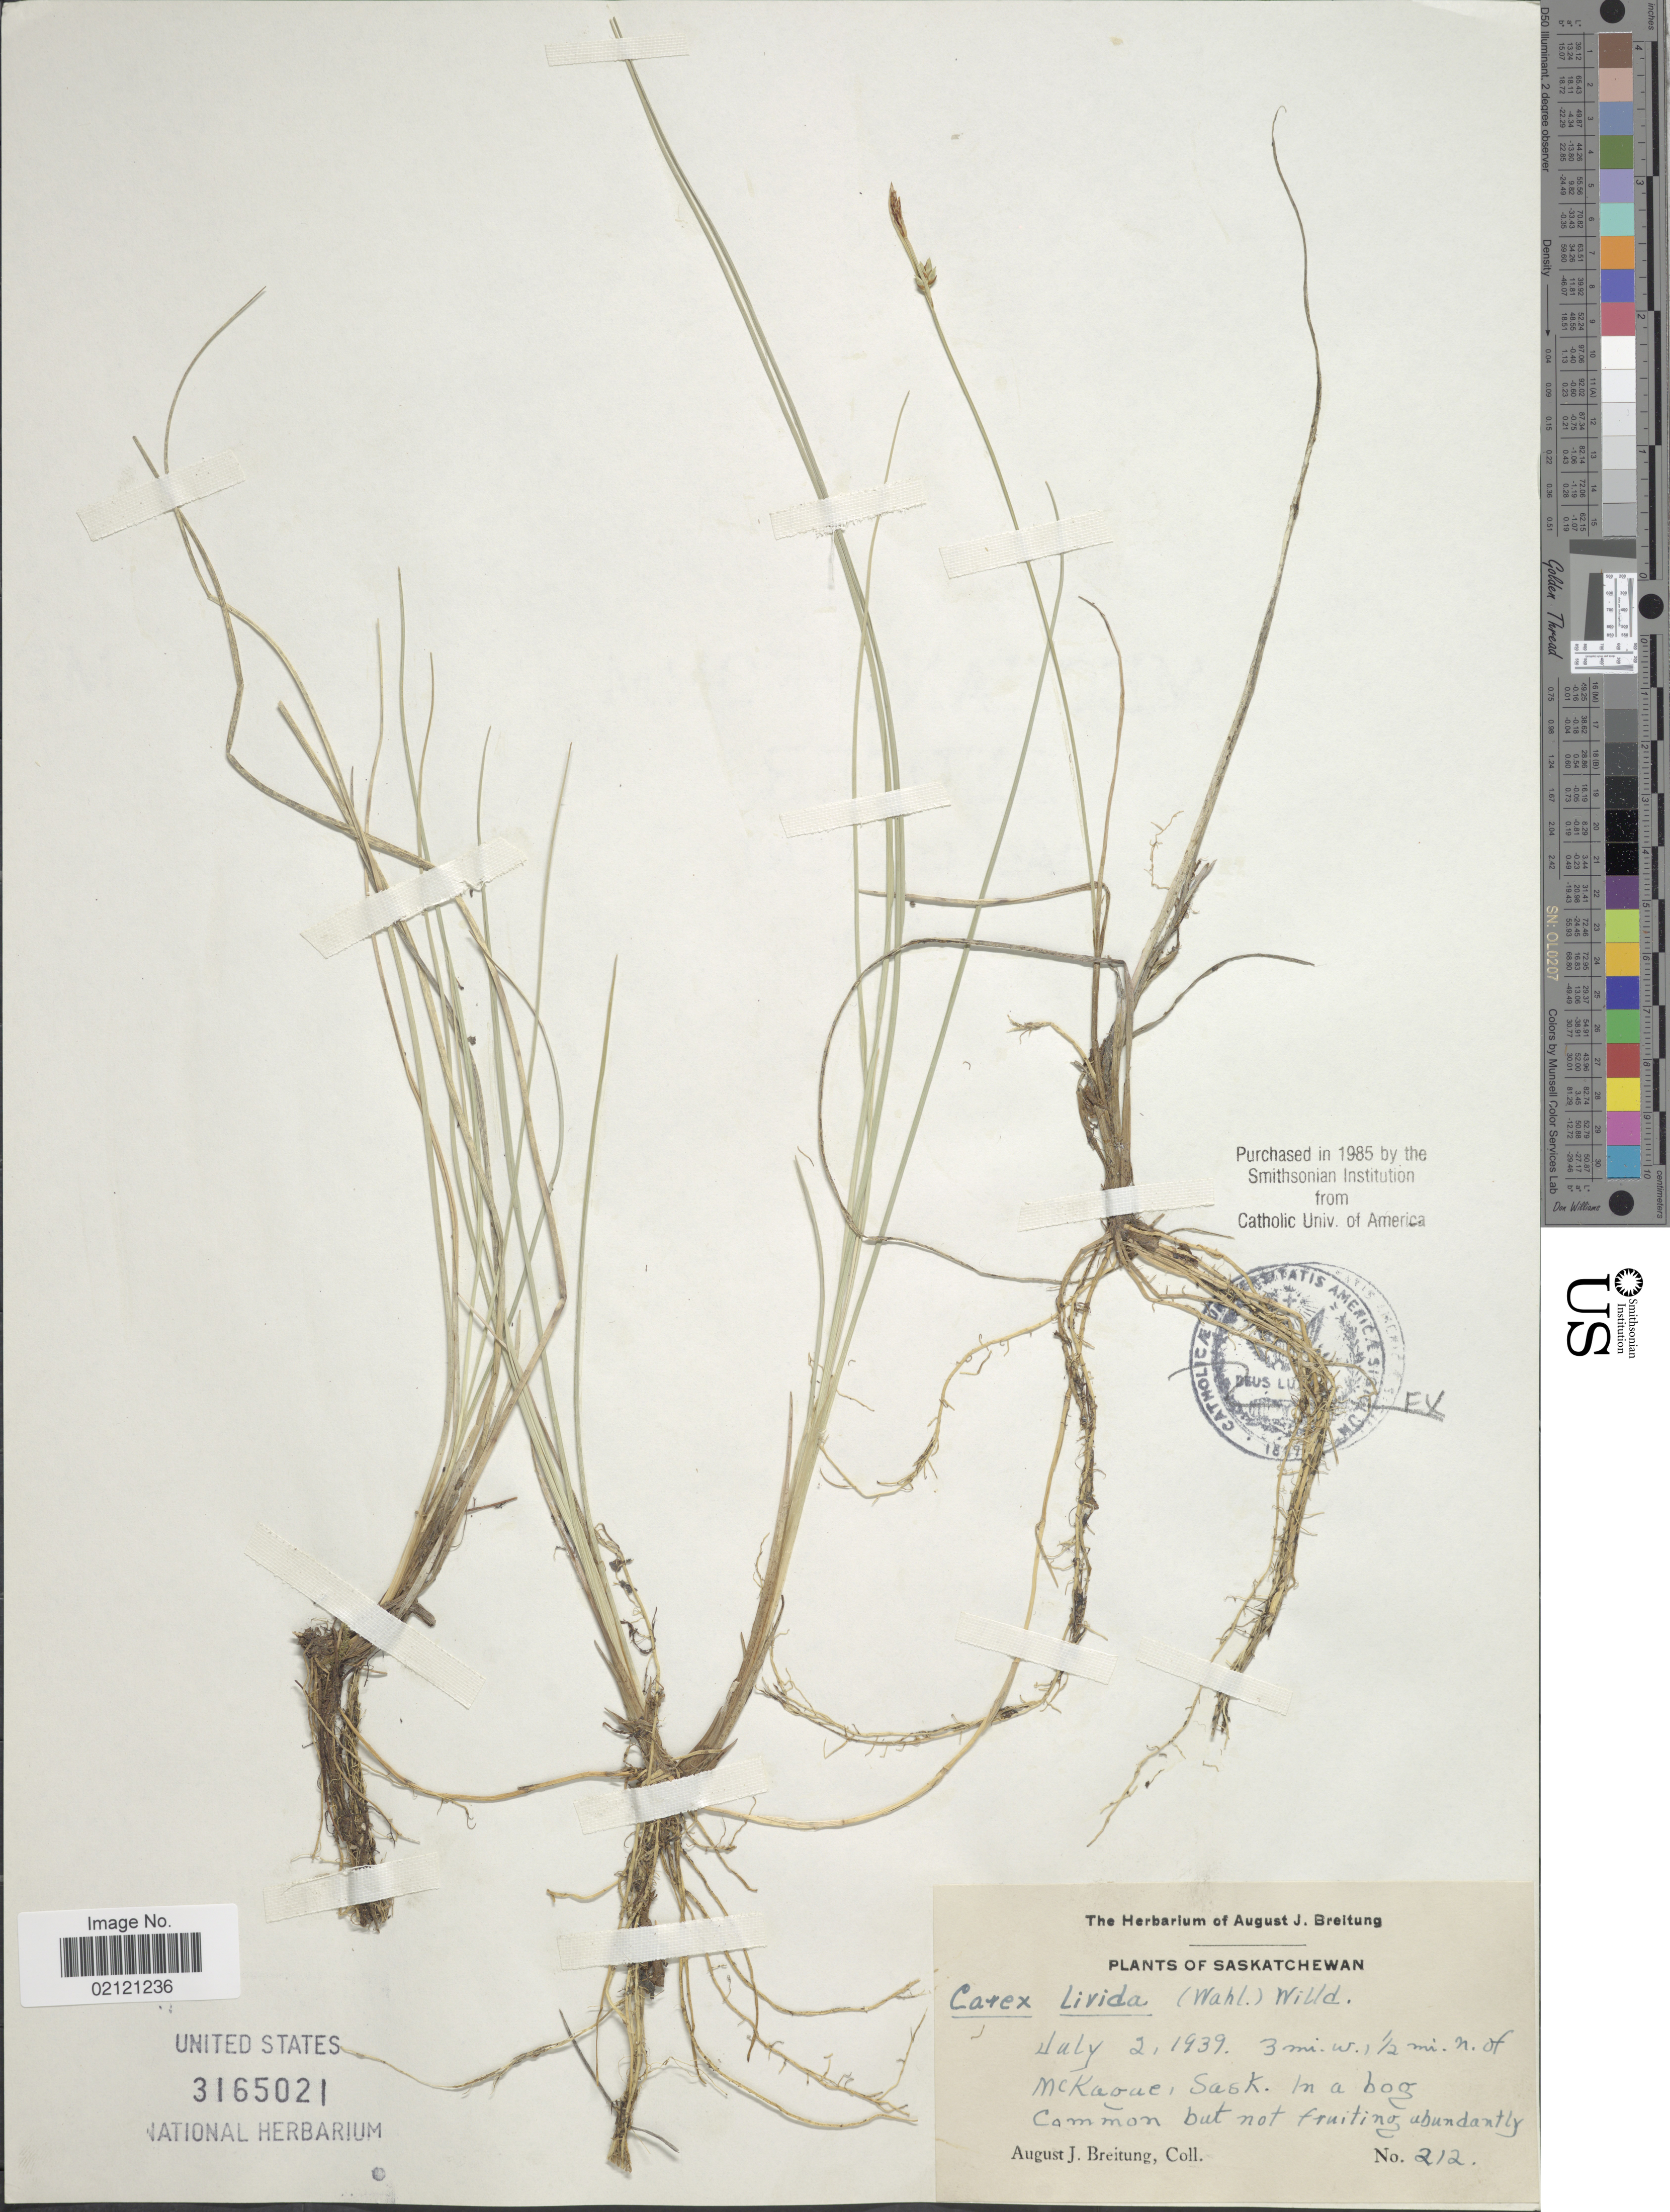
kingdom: Plantae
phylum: Tracheophyta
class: Liliopsida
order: Poales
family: Cyperaceae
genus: Carex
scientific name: Carex livida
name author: (Wahlenb.) Willd.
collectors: A. Breitung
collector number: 212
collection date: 1939-07-02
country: Canada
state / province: Saskatchewan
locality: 3 mi w. ½ mi. n. of Mckaoue, Sask.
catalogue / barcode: US 3165021